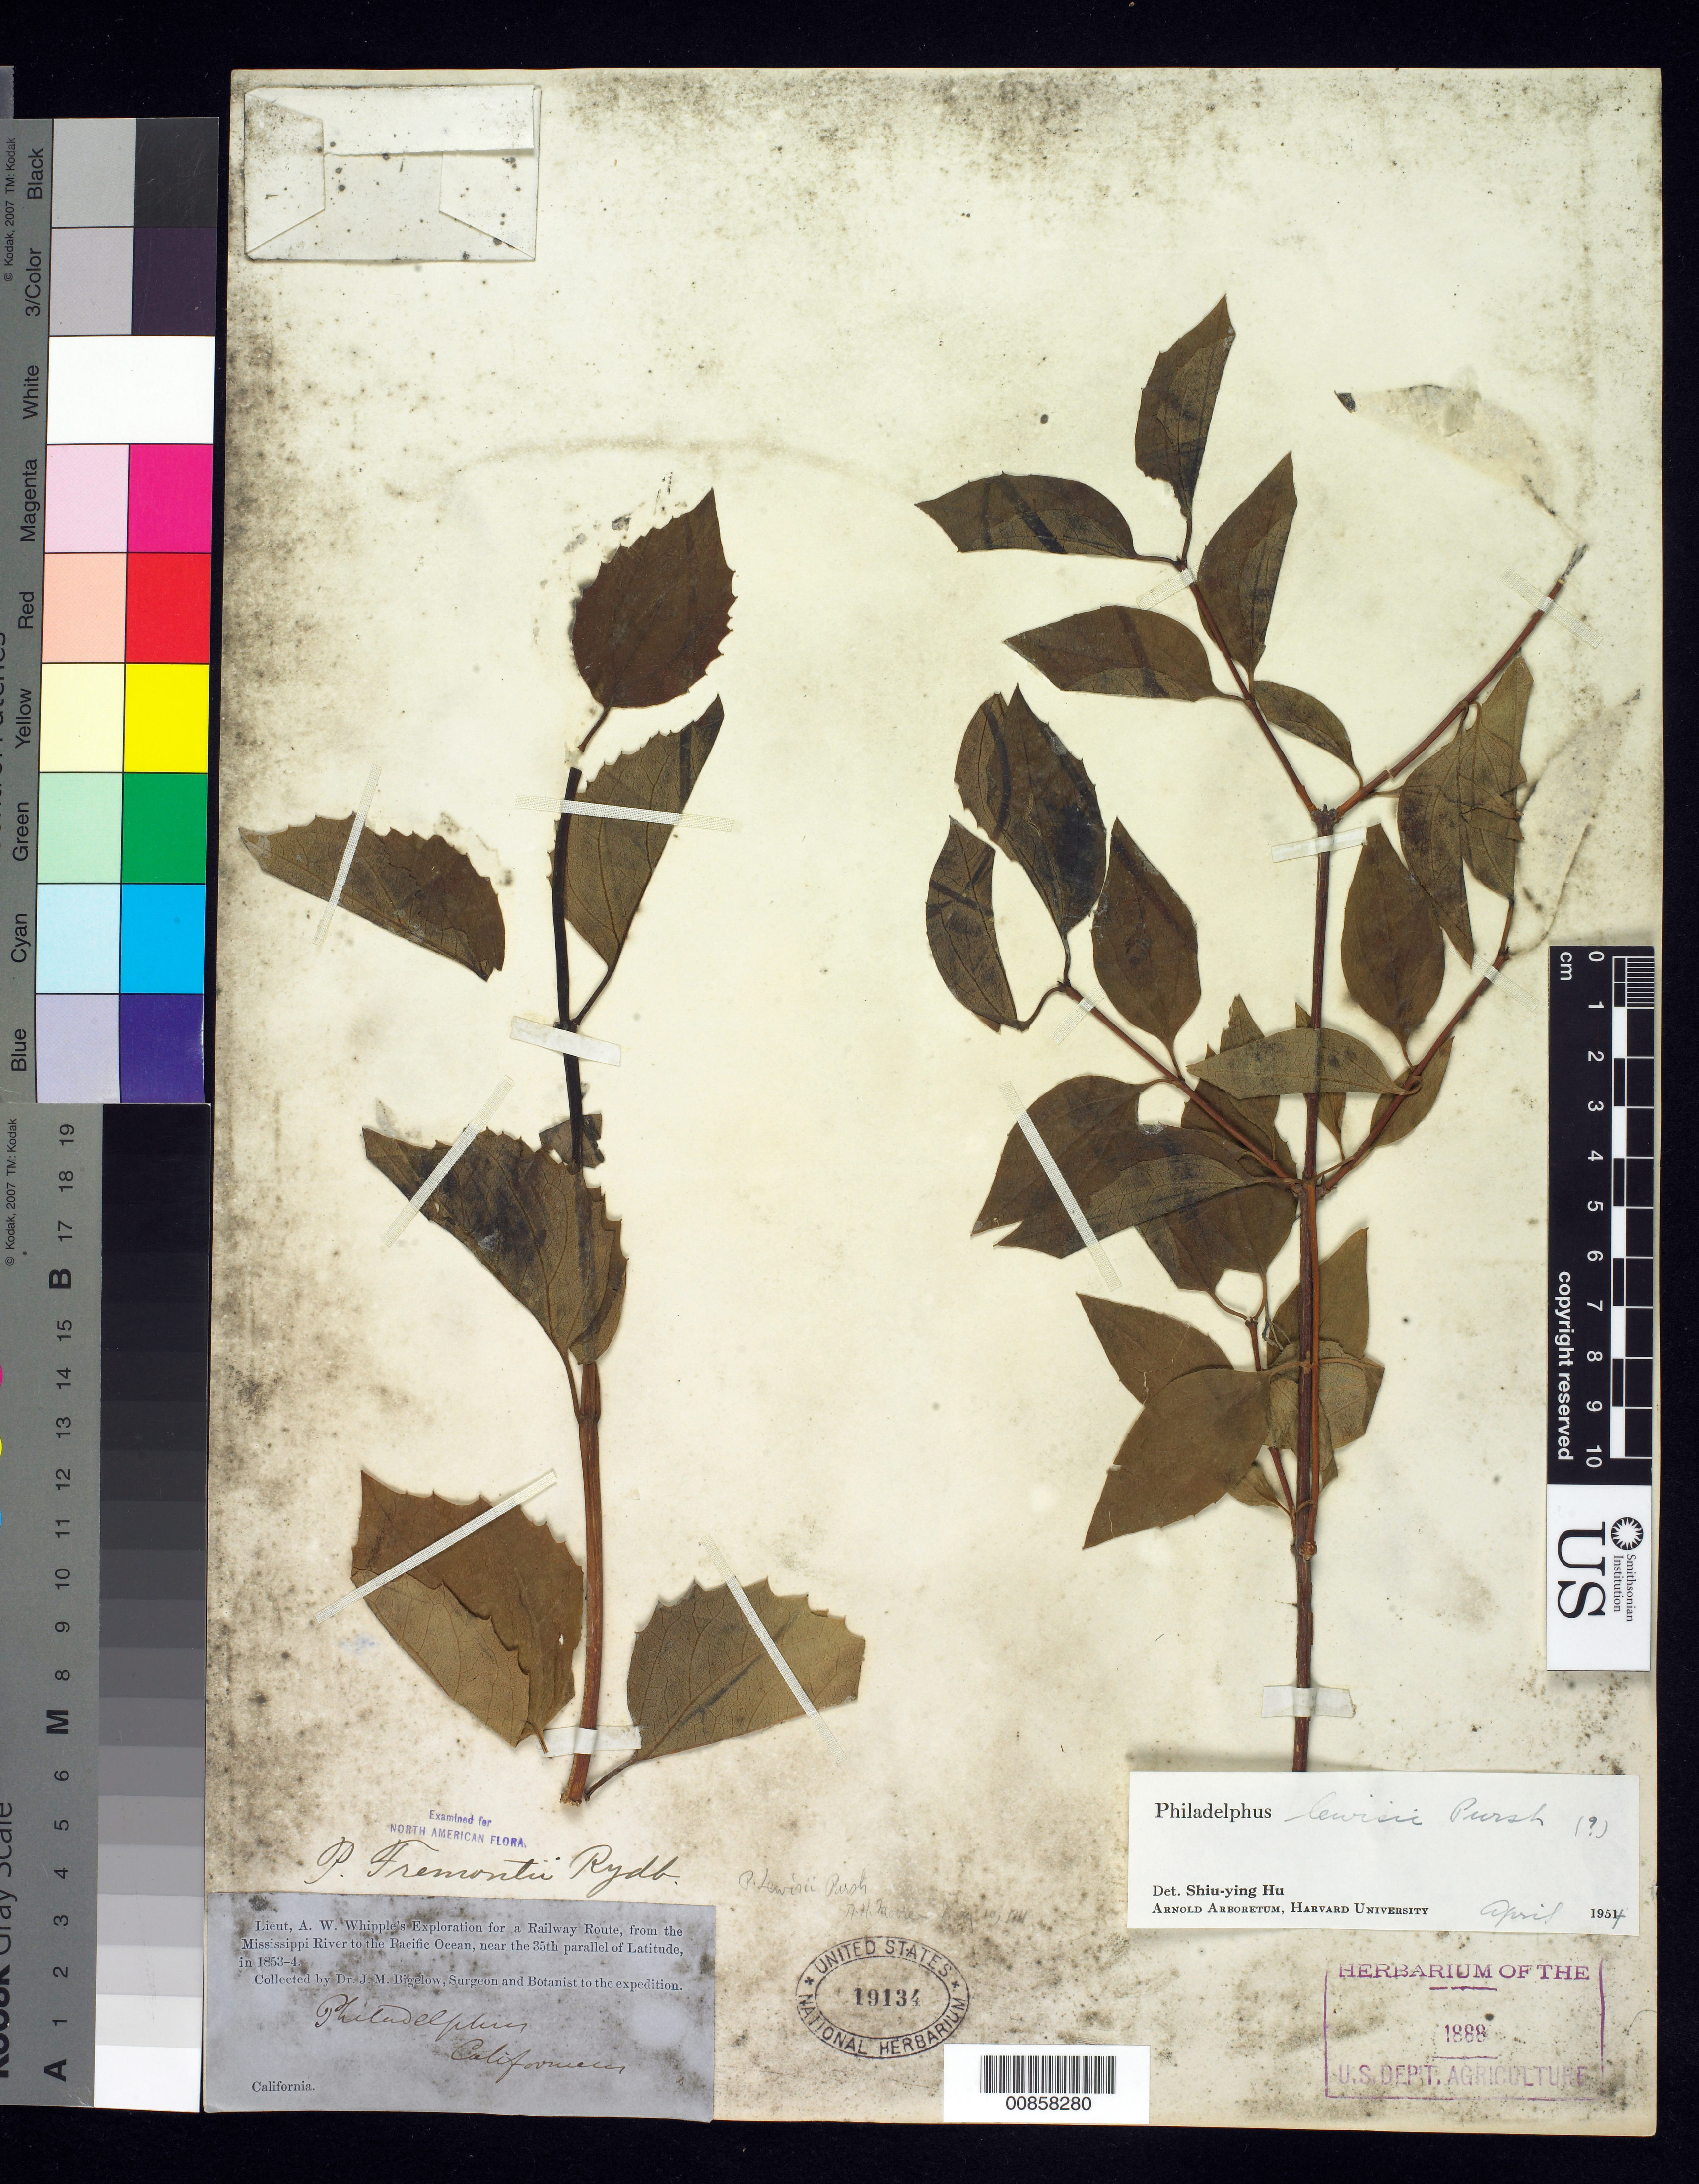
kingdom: Plantae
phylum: Tracheophyta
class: Magnoliopsida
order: Cornales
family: Hydrangeaceae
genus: Philadelphus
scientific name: Philadelphus lewisii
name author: Pursh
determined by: Hu, S. Y.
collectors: J. M. Bigelow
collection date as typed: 1853 to -- --- 1854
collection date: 1853/1854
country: United States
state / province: California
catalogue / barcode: US 19134